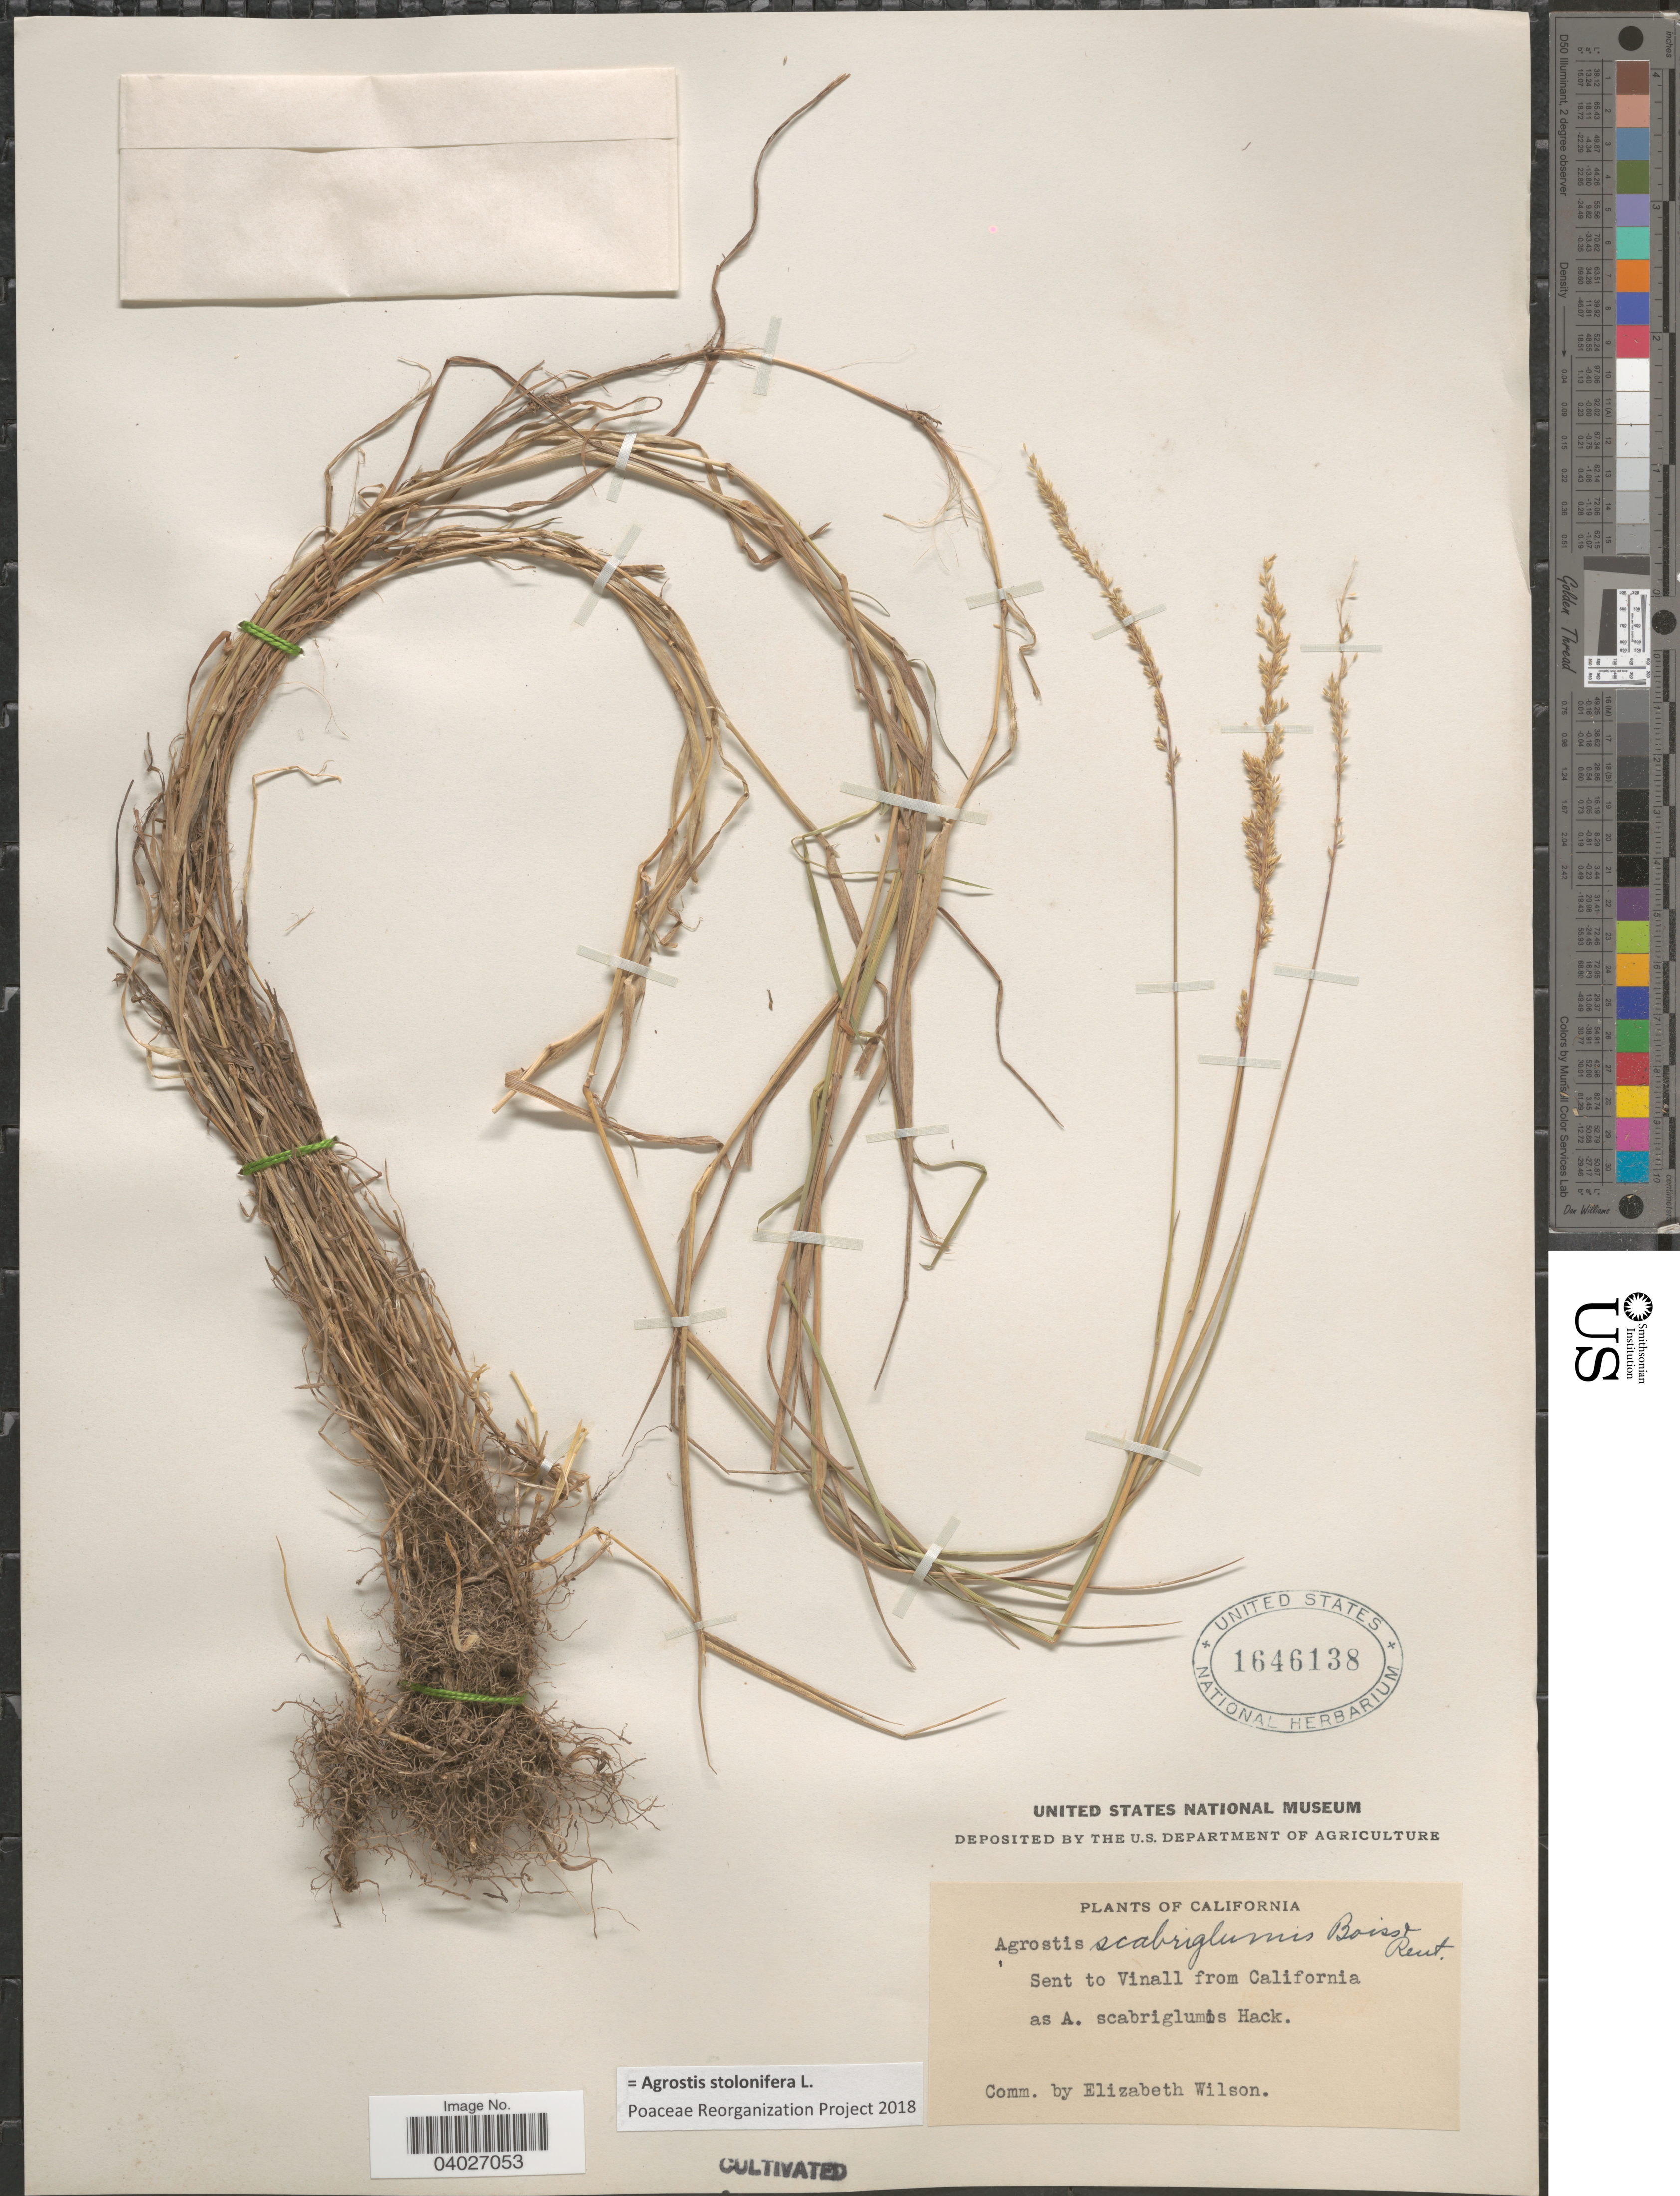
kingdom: Plantae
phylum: Tracheophyta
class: Liliopsida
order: Poales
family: Poaceae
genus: Agrostis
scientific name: Agrostis stolonifera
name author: L.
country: United States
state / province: California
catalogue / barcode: US 1646138